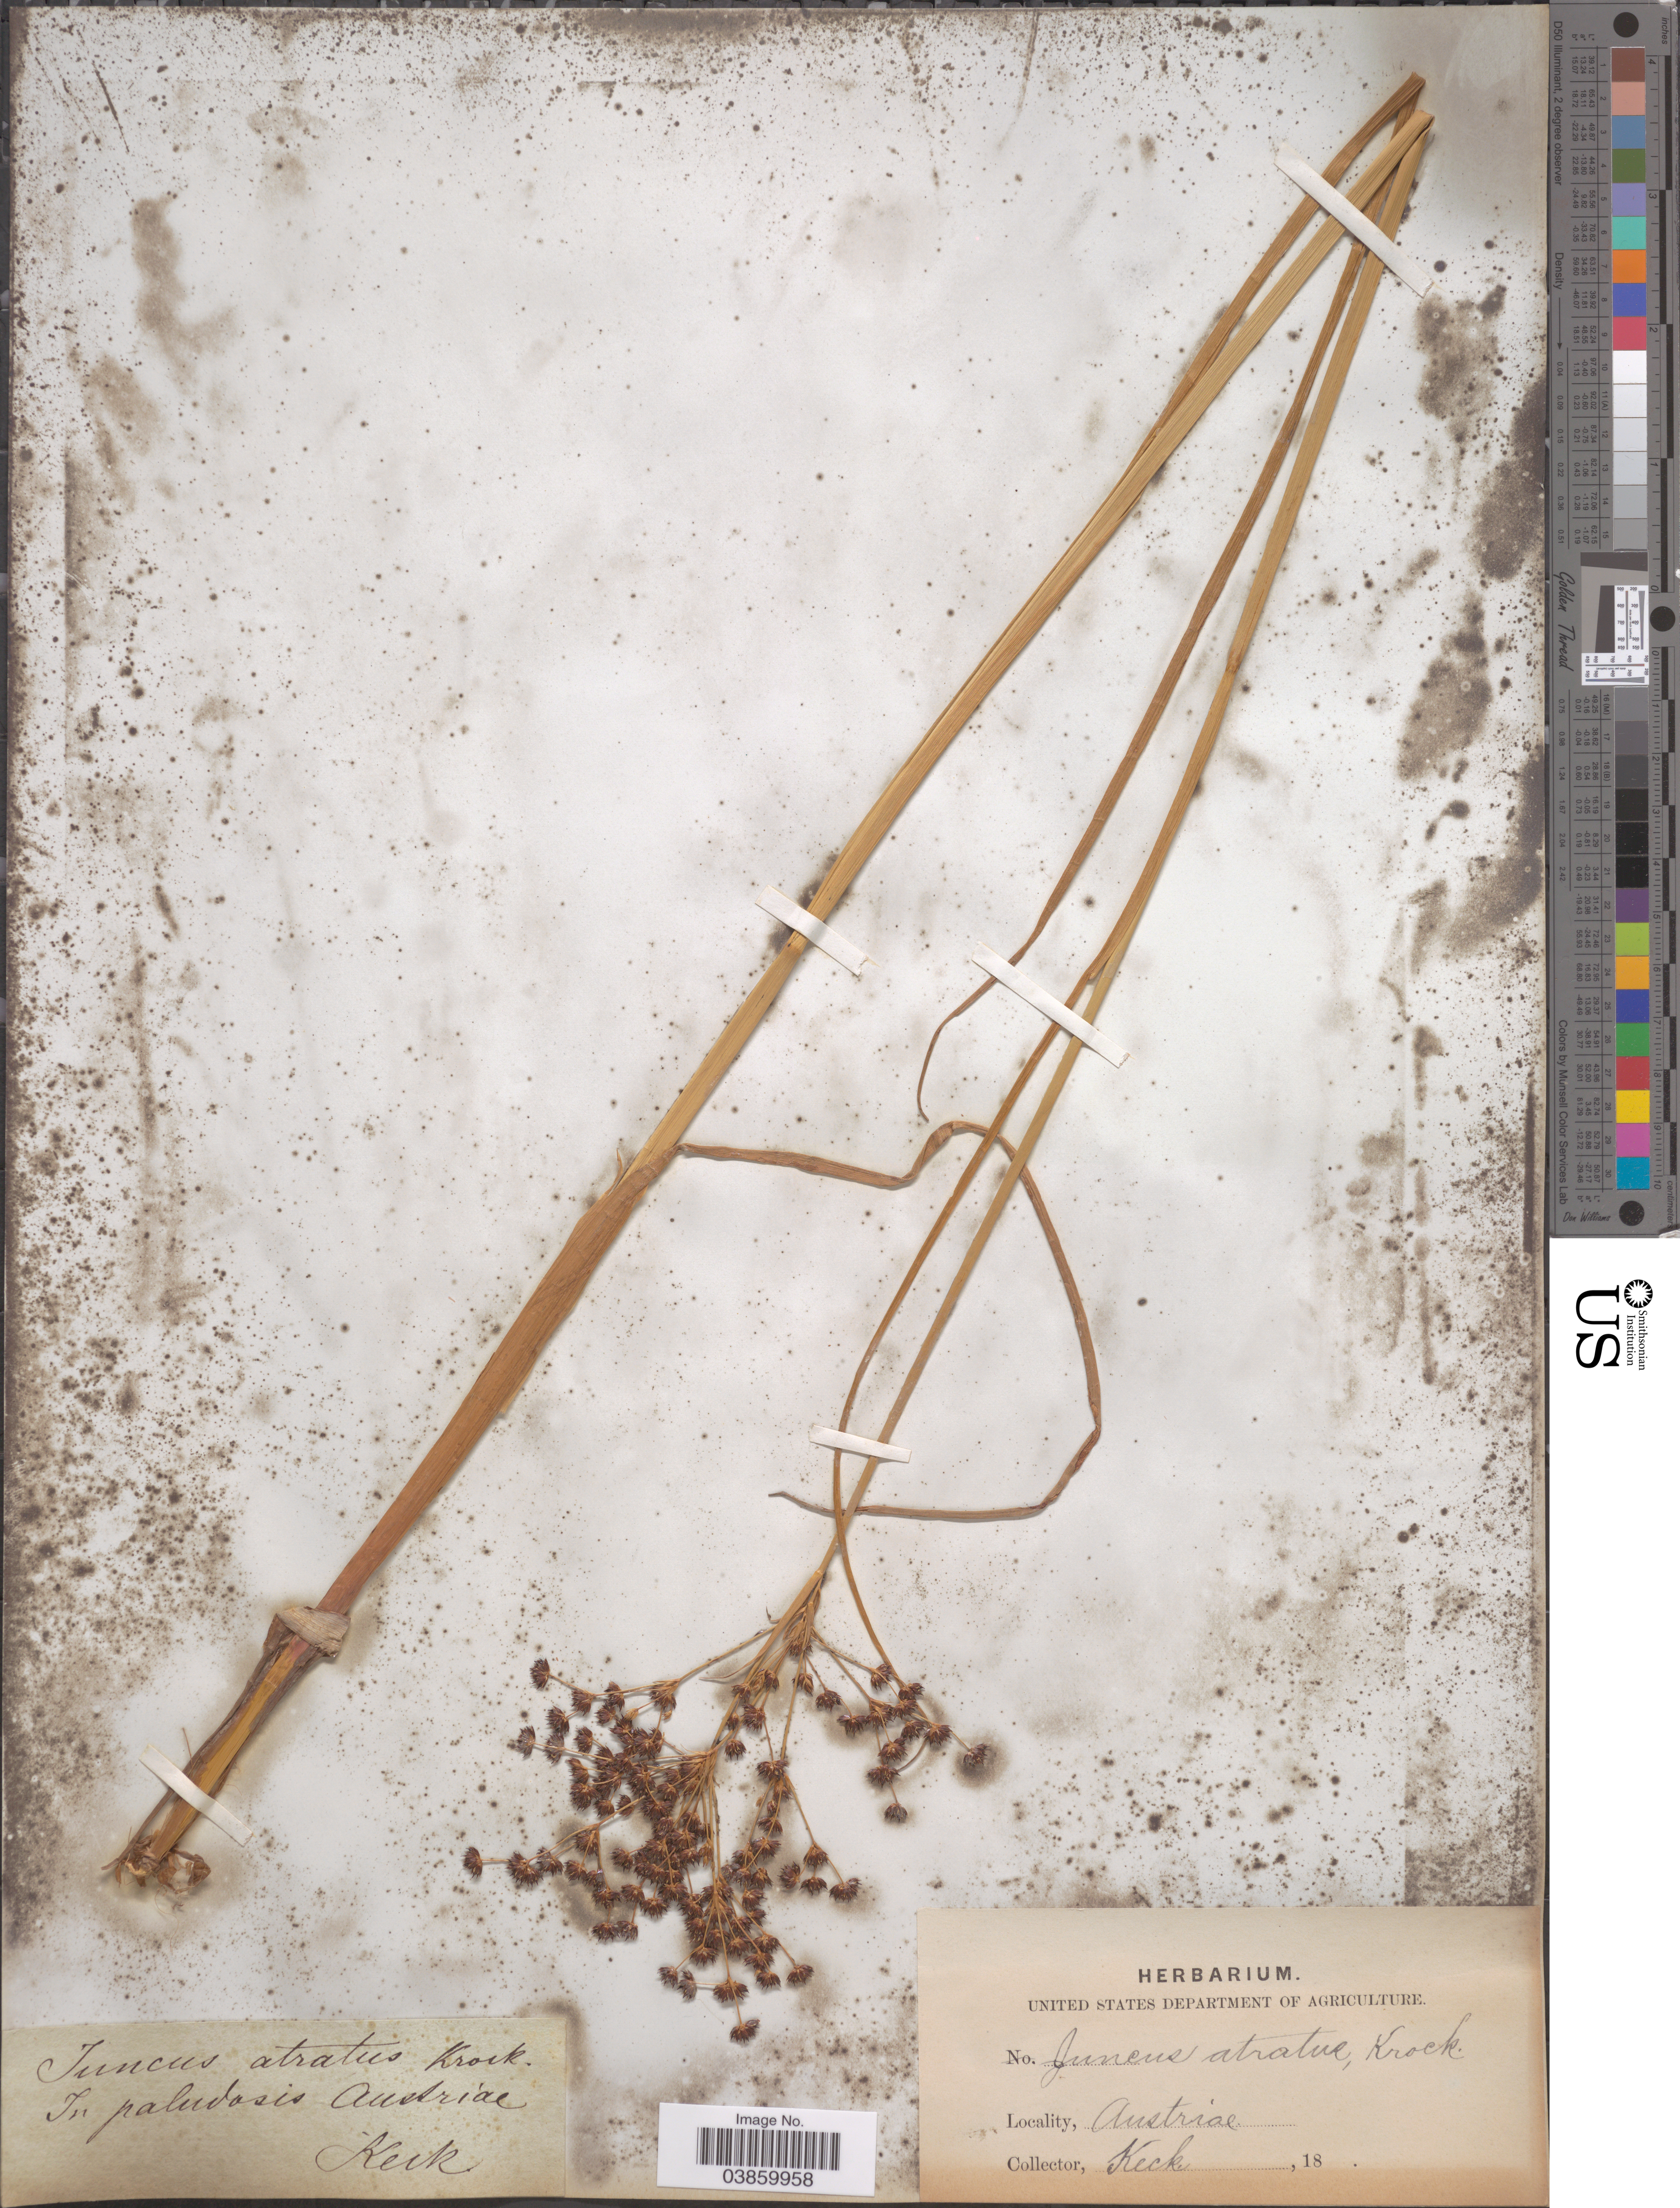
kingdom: Plantae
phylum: Tracheophyta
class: Liliopsida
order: Poales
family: Juncaceae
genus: Juncus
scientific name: Juncus atratus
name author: Krock.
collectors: -- Keck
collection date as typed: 18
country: Austria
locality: In paludosis Austriae.